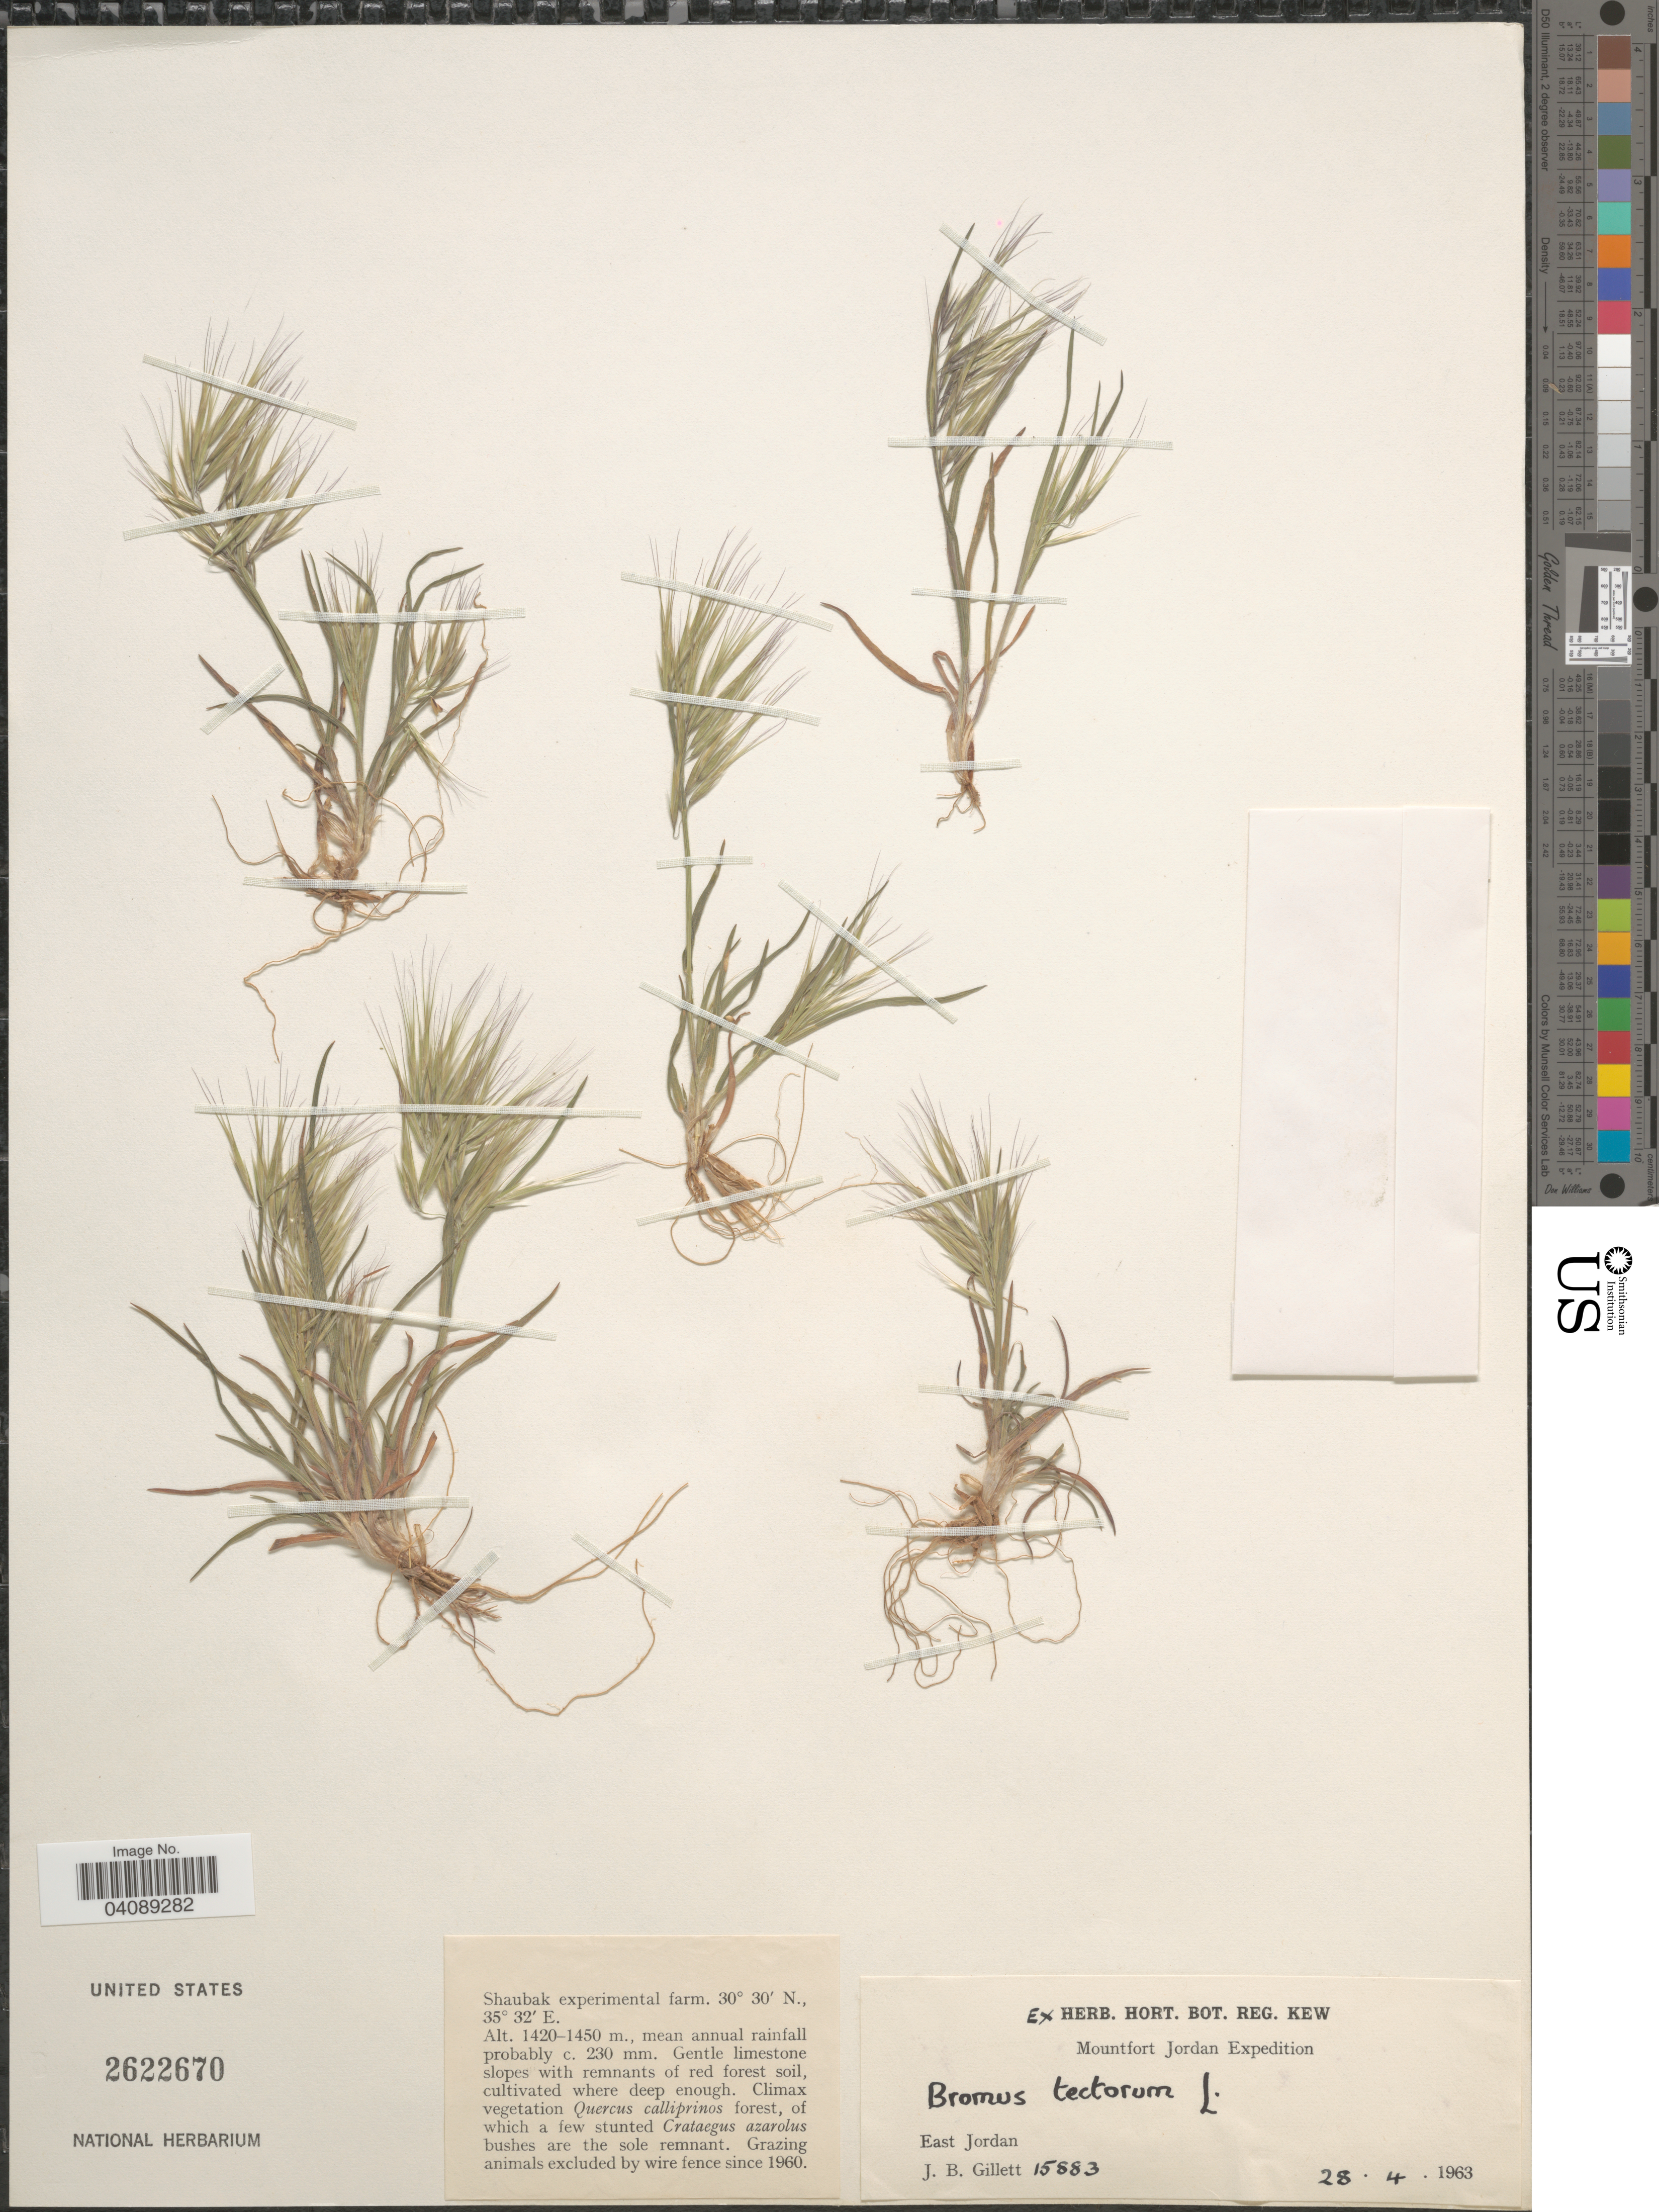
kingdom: Plantae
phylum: Tracheophyta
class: Liliopsida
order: Poales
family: Poaceae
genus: Bromus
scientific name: Bromus tectorum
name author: L.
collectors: J. B. Gillett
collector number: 15883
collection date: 1963-04-28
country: Jordan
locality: Mountfort Jordan Expedition. East Jordan. Shaubak experimental farm.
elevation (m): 1420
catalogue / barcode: US 2622670